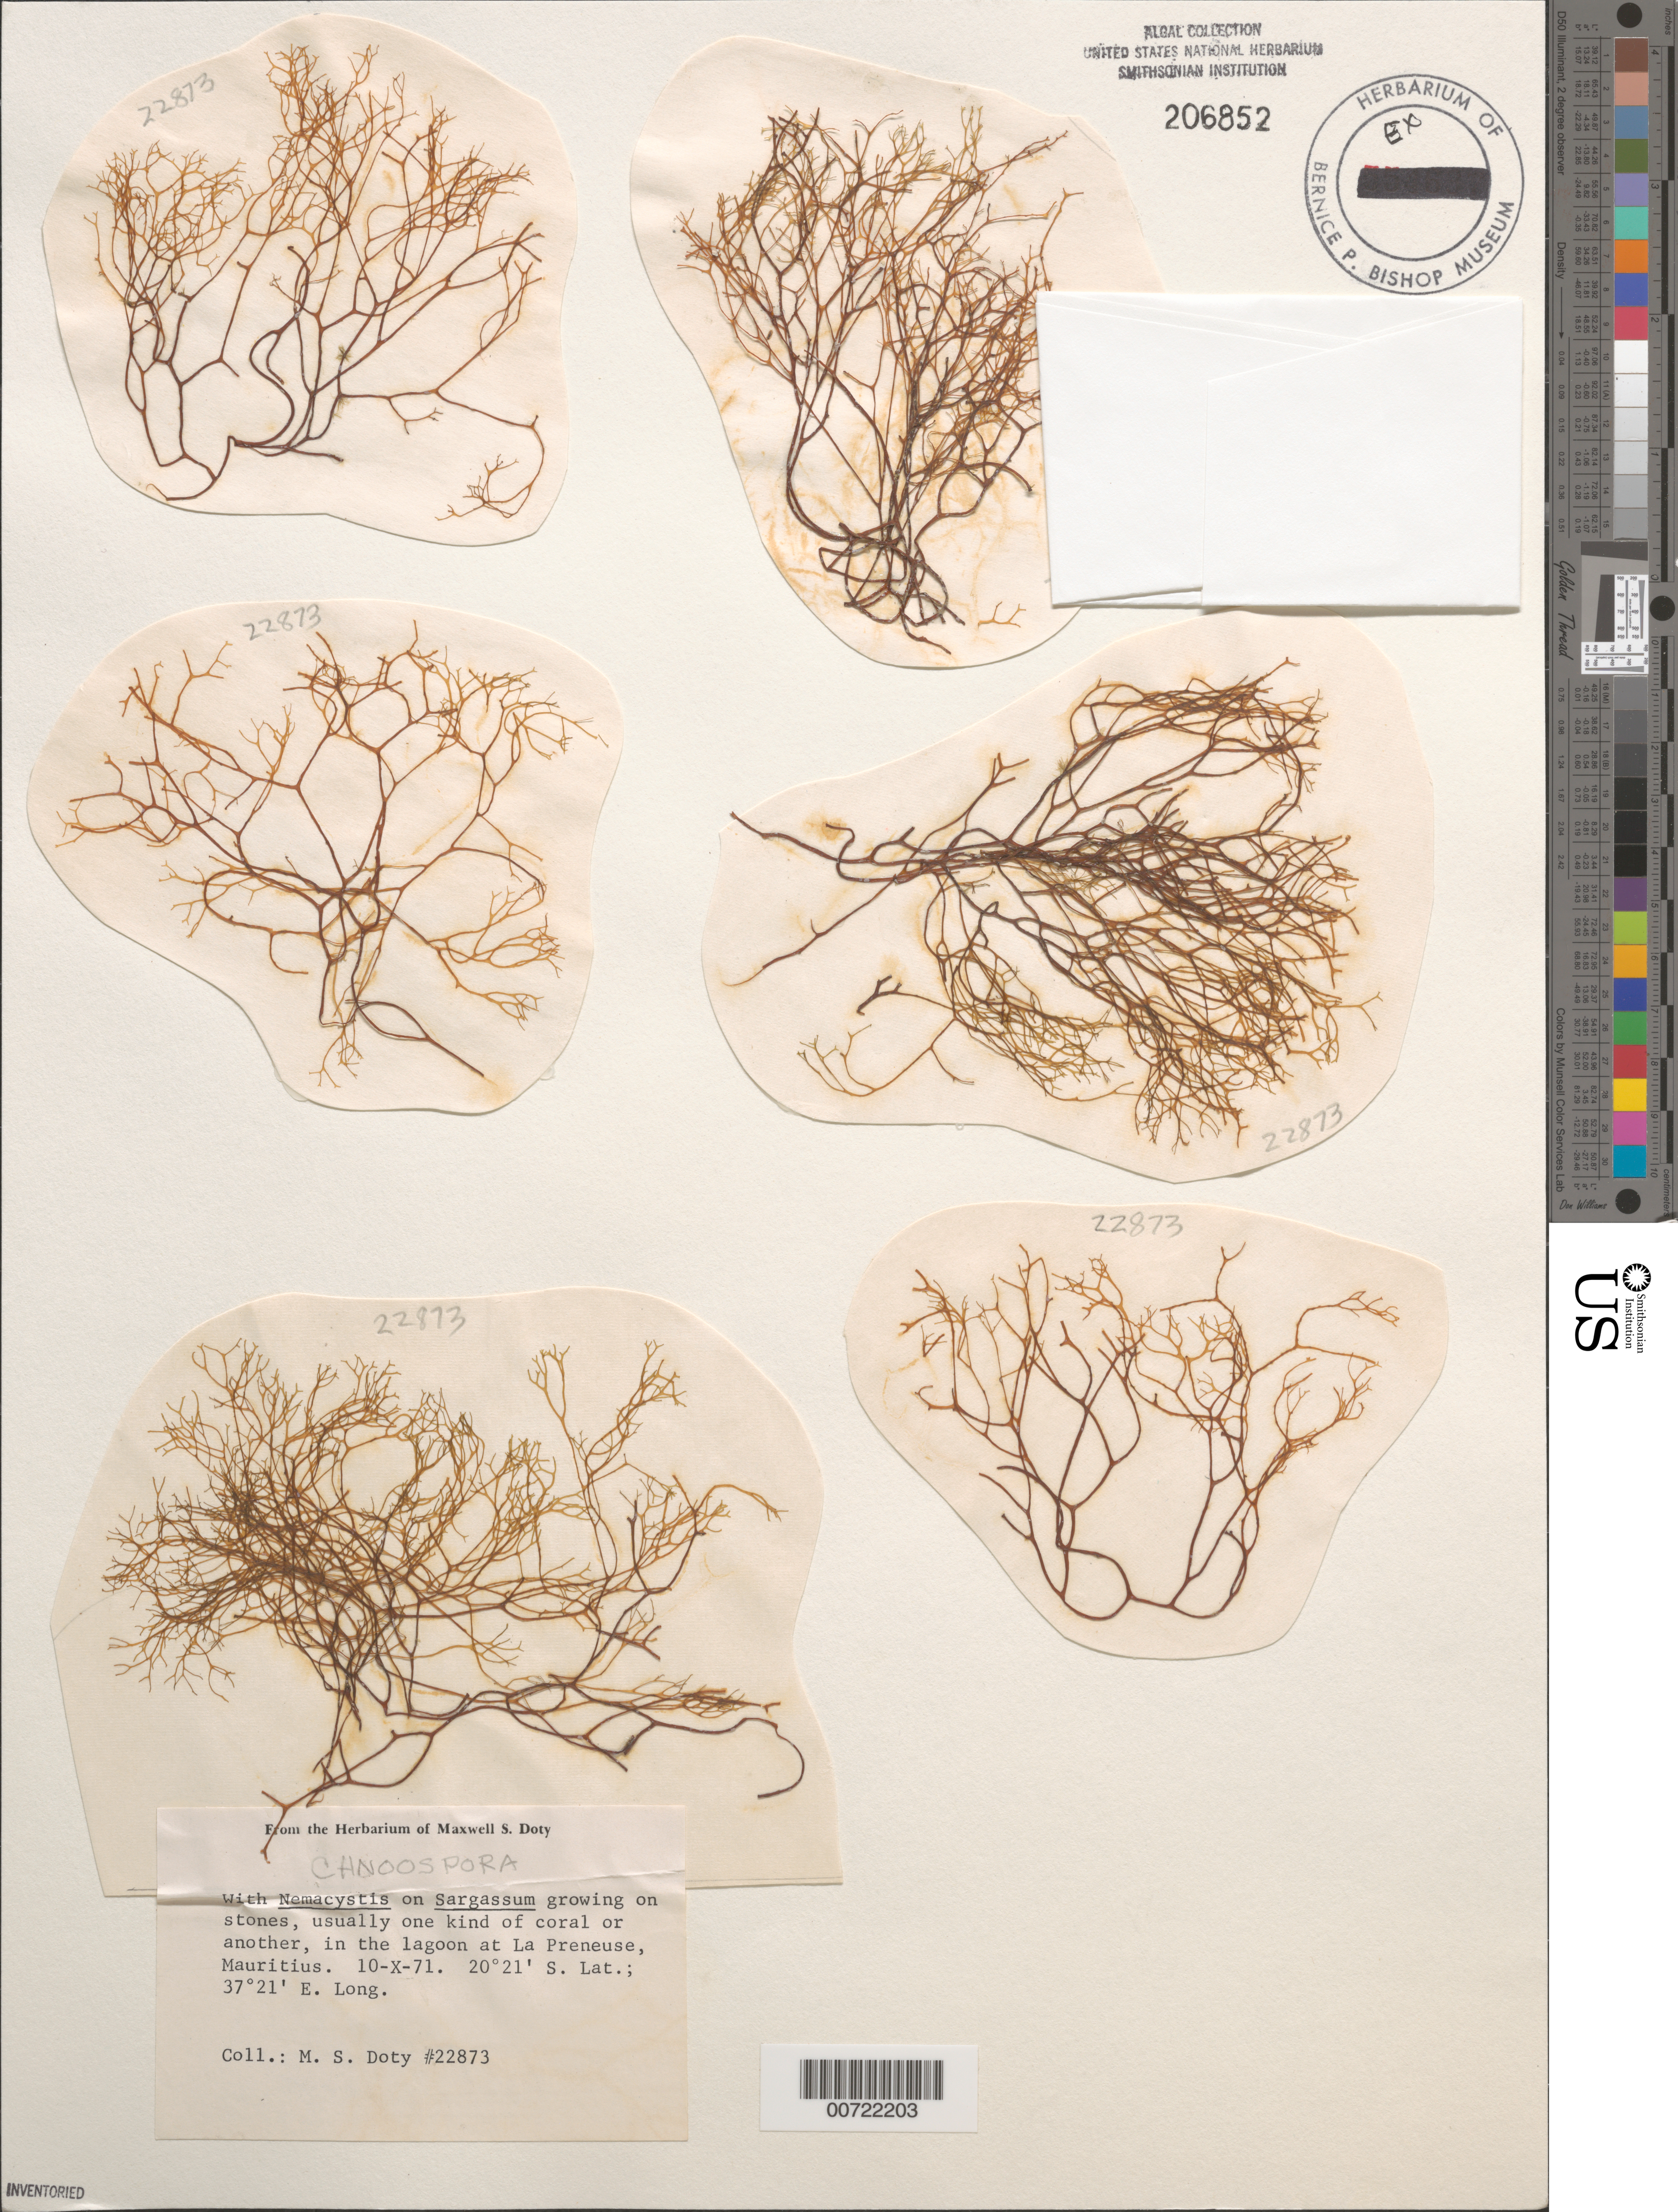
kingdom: Chromista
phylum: Ochrophyta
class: Phaeophyceae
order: Scytosiphonales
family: Scytosiphonaceae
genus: Chnoospora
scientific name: Chnoospora sp.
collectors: M. S. Doty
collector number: MSD 22873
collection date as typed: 10 Oct 1971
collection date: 1971-10-10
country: Mauritius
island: Mauritius Island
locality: La Preneuse lagoon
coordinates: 20 21' S, 37 21' E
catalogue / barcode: US 206852